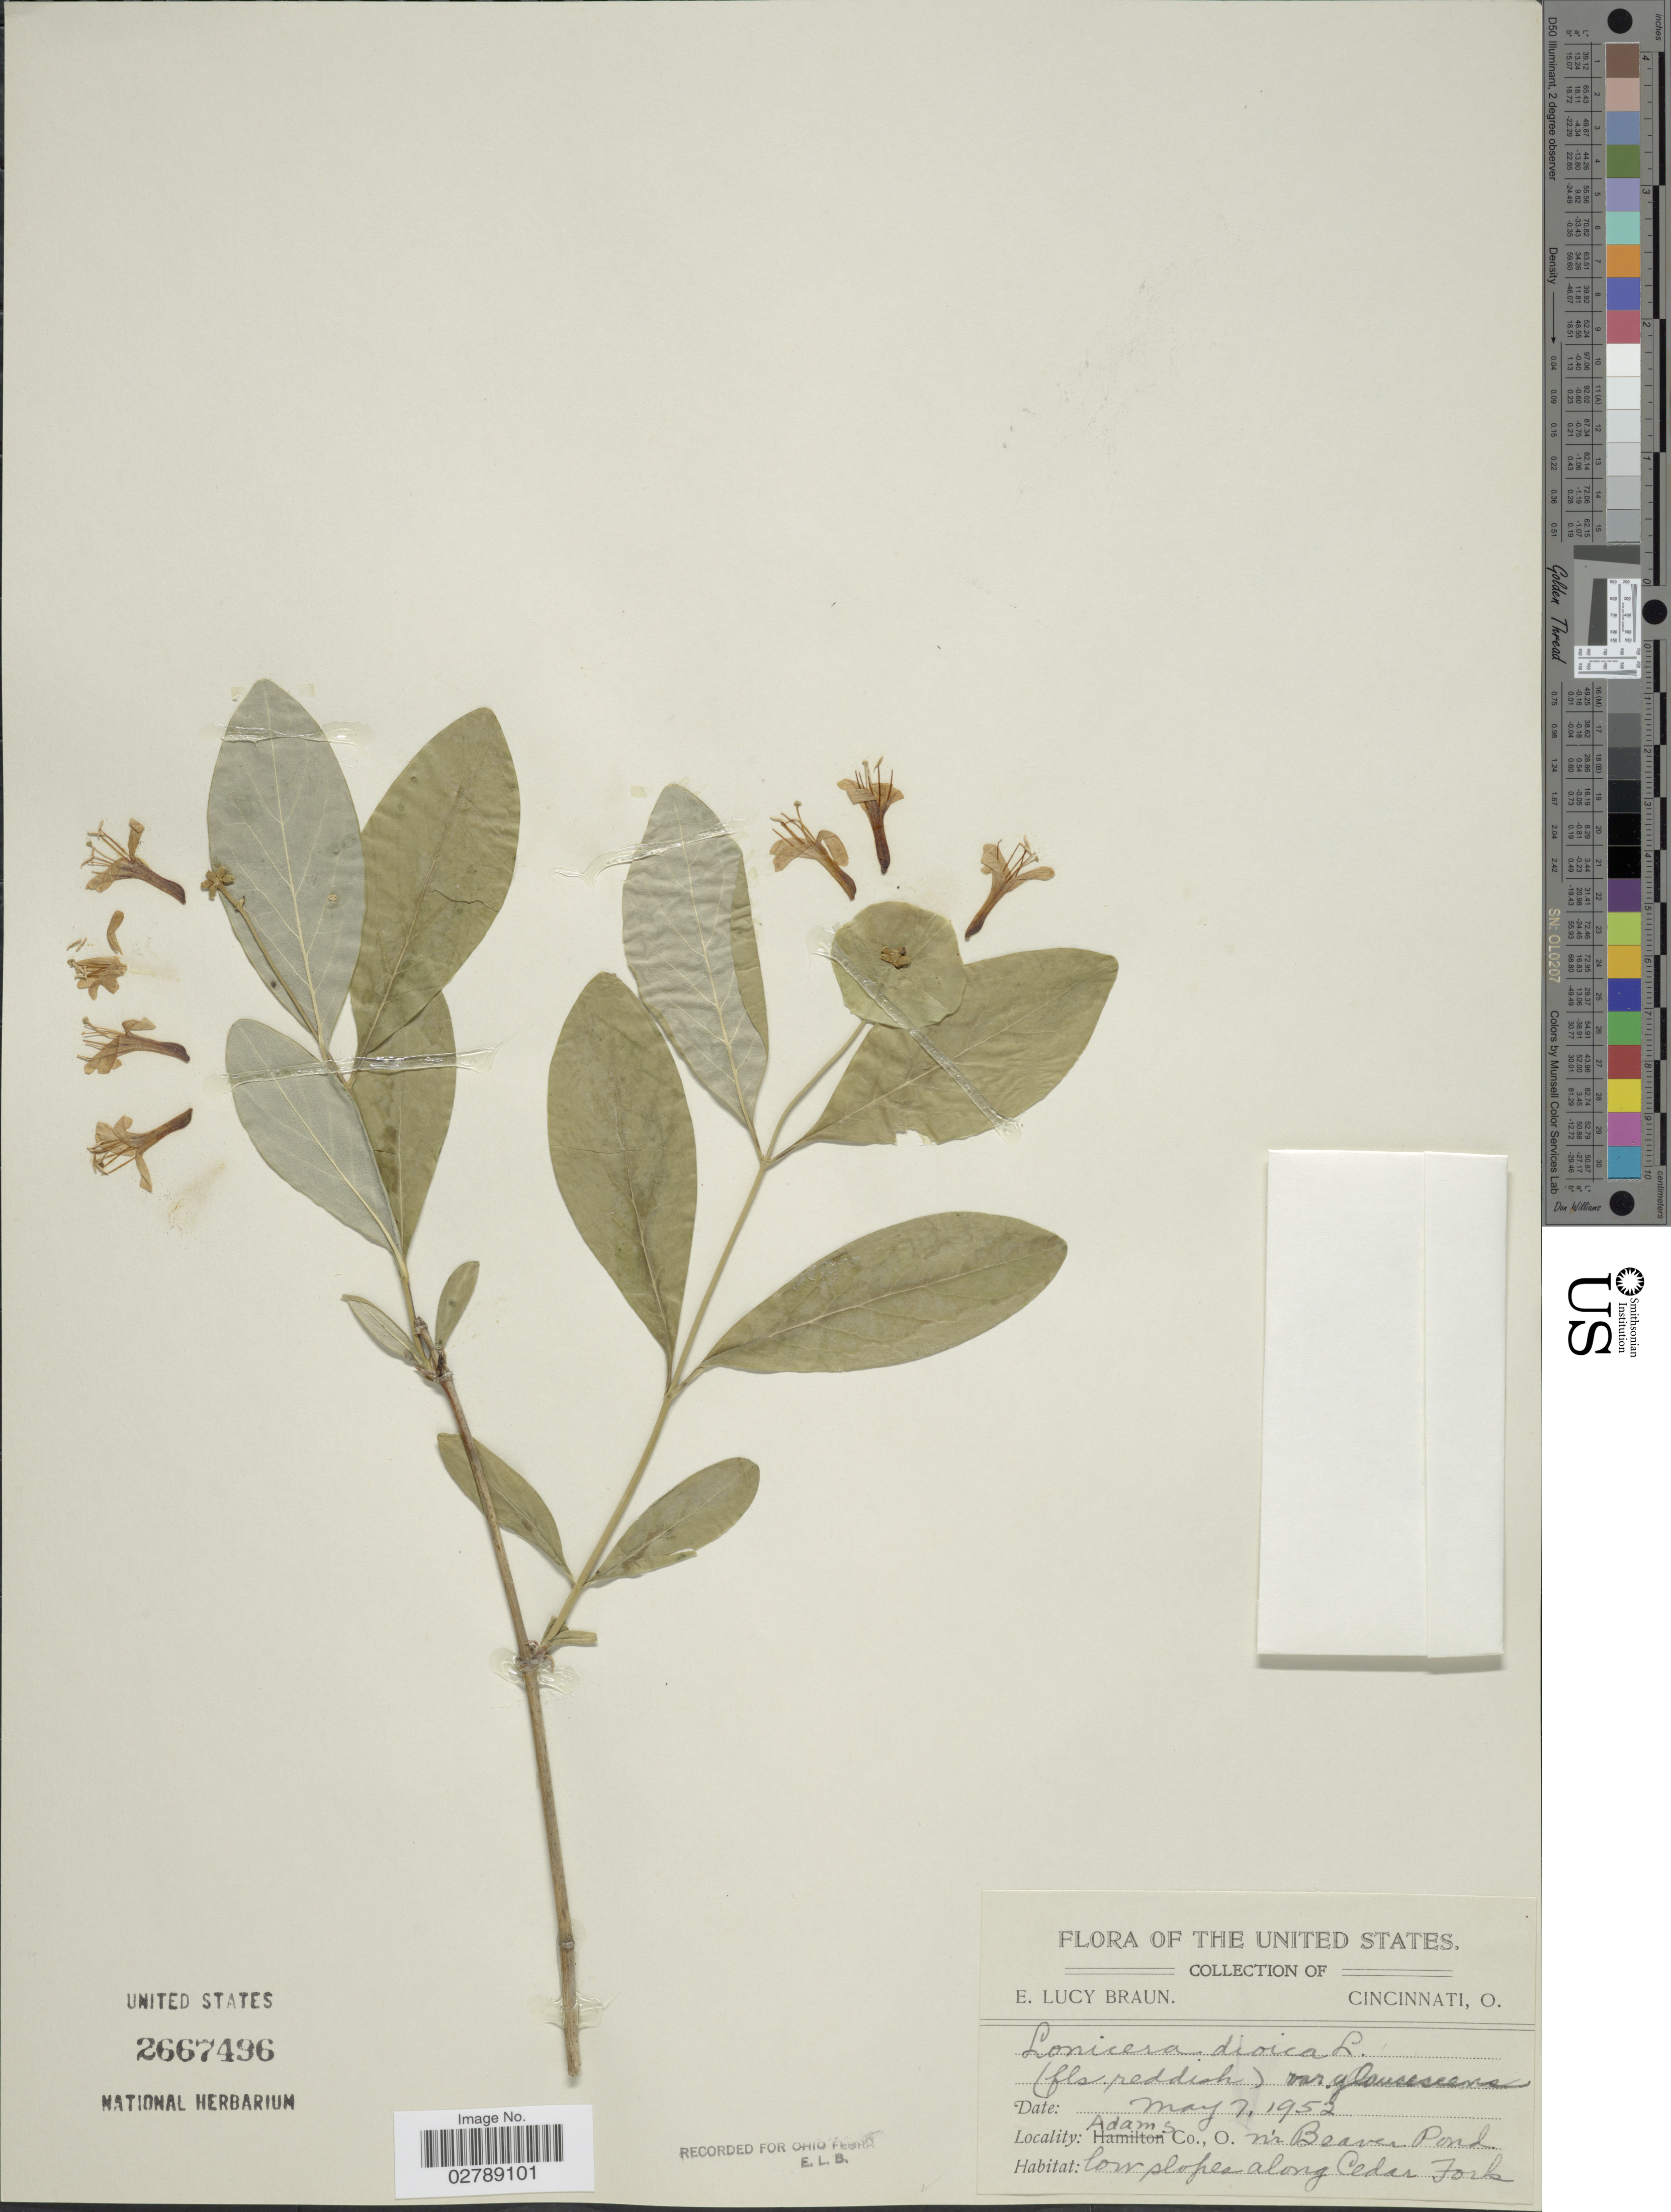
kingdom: Plantae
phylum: Tracheophyta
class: Magnoliopsida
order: Dipsacales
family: Caprifoliaceae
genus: Lonicera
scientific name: Lonicera dioica var. glaucescens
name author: (Rydb.) Butters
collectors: E. L. Braun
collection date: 1952-05-07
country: United States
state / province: Ohio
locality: Adam's Co., O. n'r Beaver Pond, low slopes along Cedar Fork.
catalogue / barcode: US 2667496